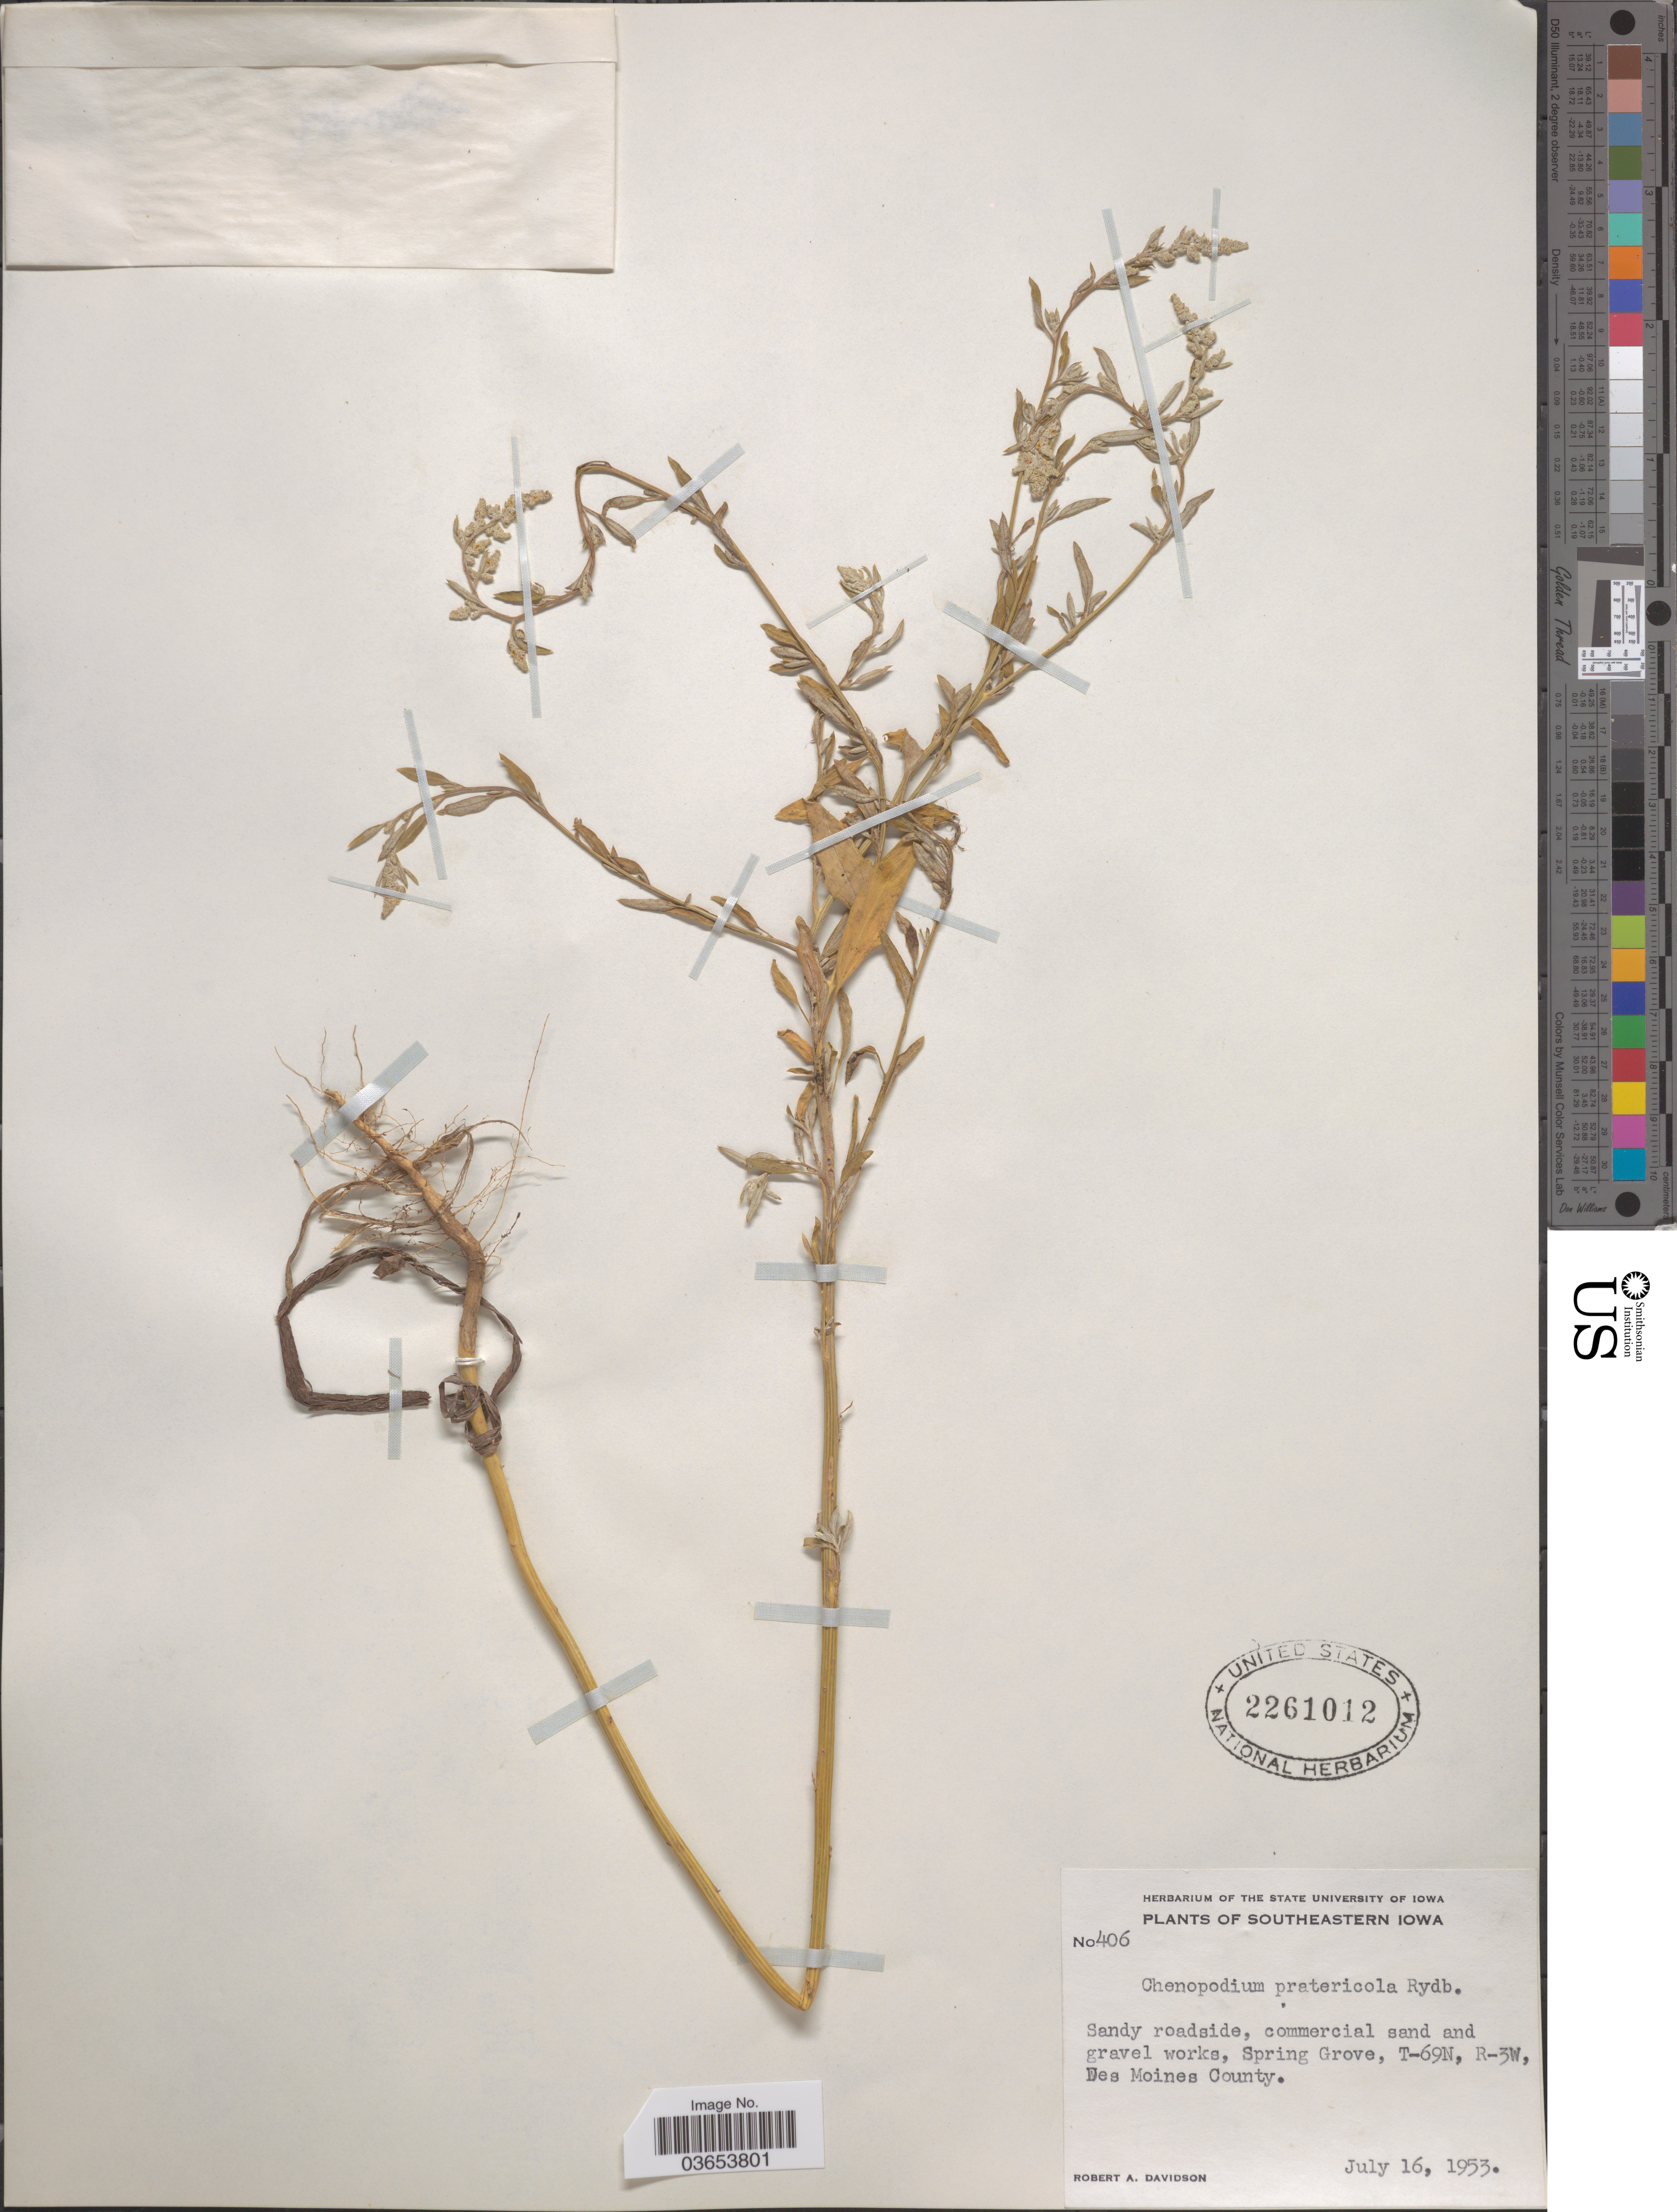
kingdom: Plantae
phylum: Tracheophyta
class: Magnoliopsida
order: Caryophyllales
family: Amaranthaceae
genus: Chenopodium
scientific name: Chenopodium pratericola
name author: Rydb.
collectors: R. A. Davidson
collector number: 406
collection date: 1953-07-16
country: United States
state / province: Iowa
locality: Southeastern Iowa. Spring Grove, T-69N, R-3W, Des Moines County.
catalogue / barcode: US 2261012